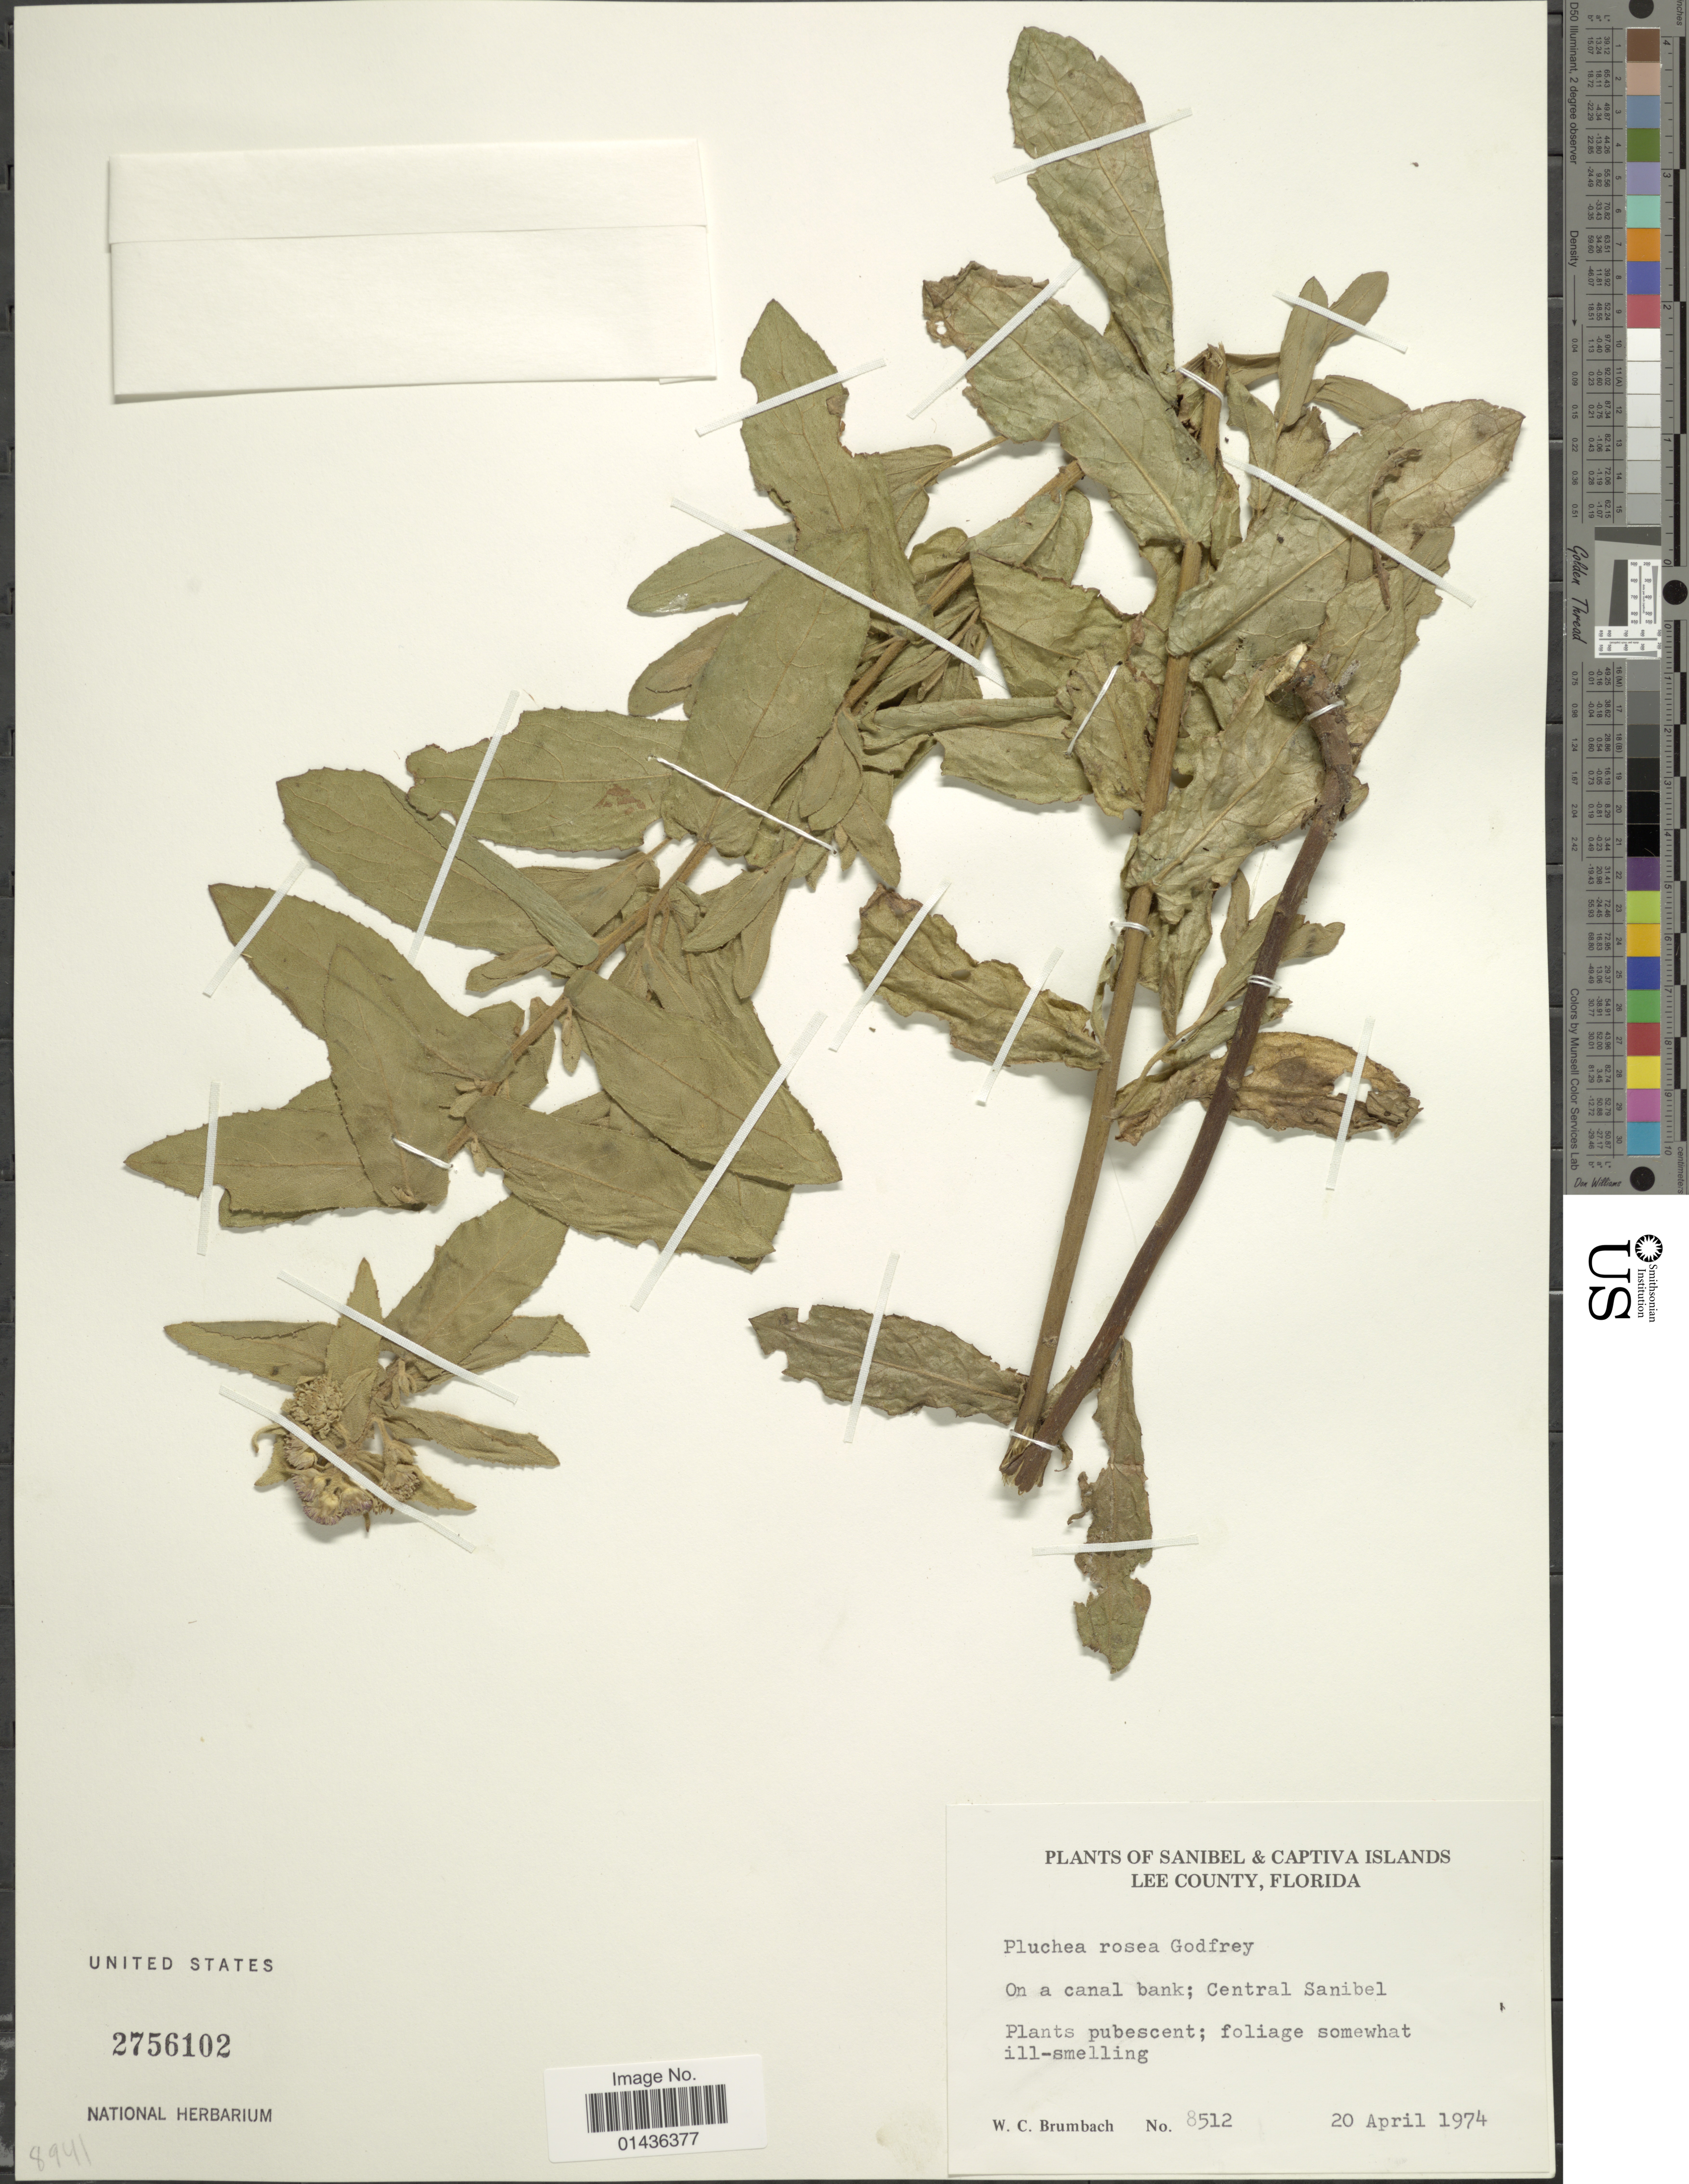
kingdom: Plantae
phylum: Tracheophyta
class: Magnoliopsida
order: Asterales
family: Asteraceae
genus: Pluchea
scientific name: Pluchea rosea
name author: R.K. Godfrey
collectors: W. C. Brumbach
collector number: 8512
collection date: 1974-04-20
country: United States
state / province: Florida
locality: Sanibel & Captiva Islands, Lee County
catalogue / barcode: US 2856102